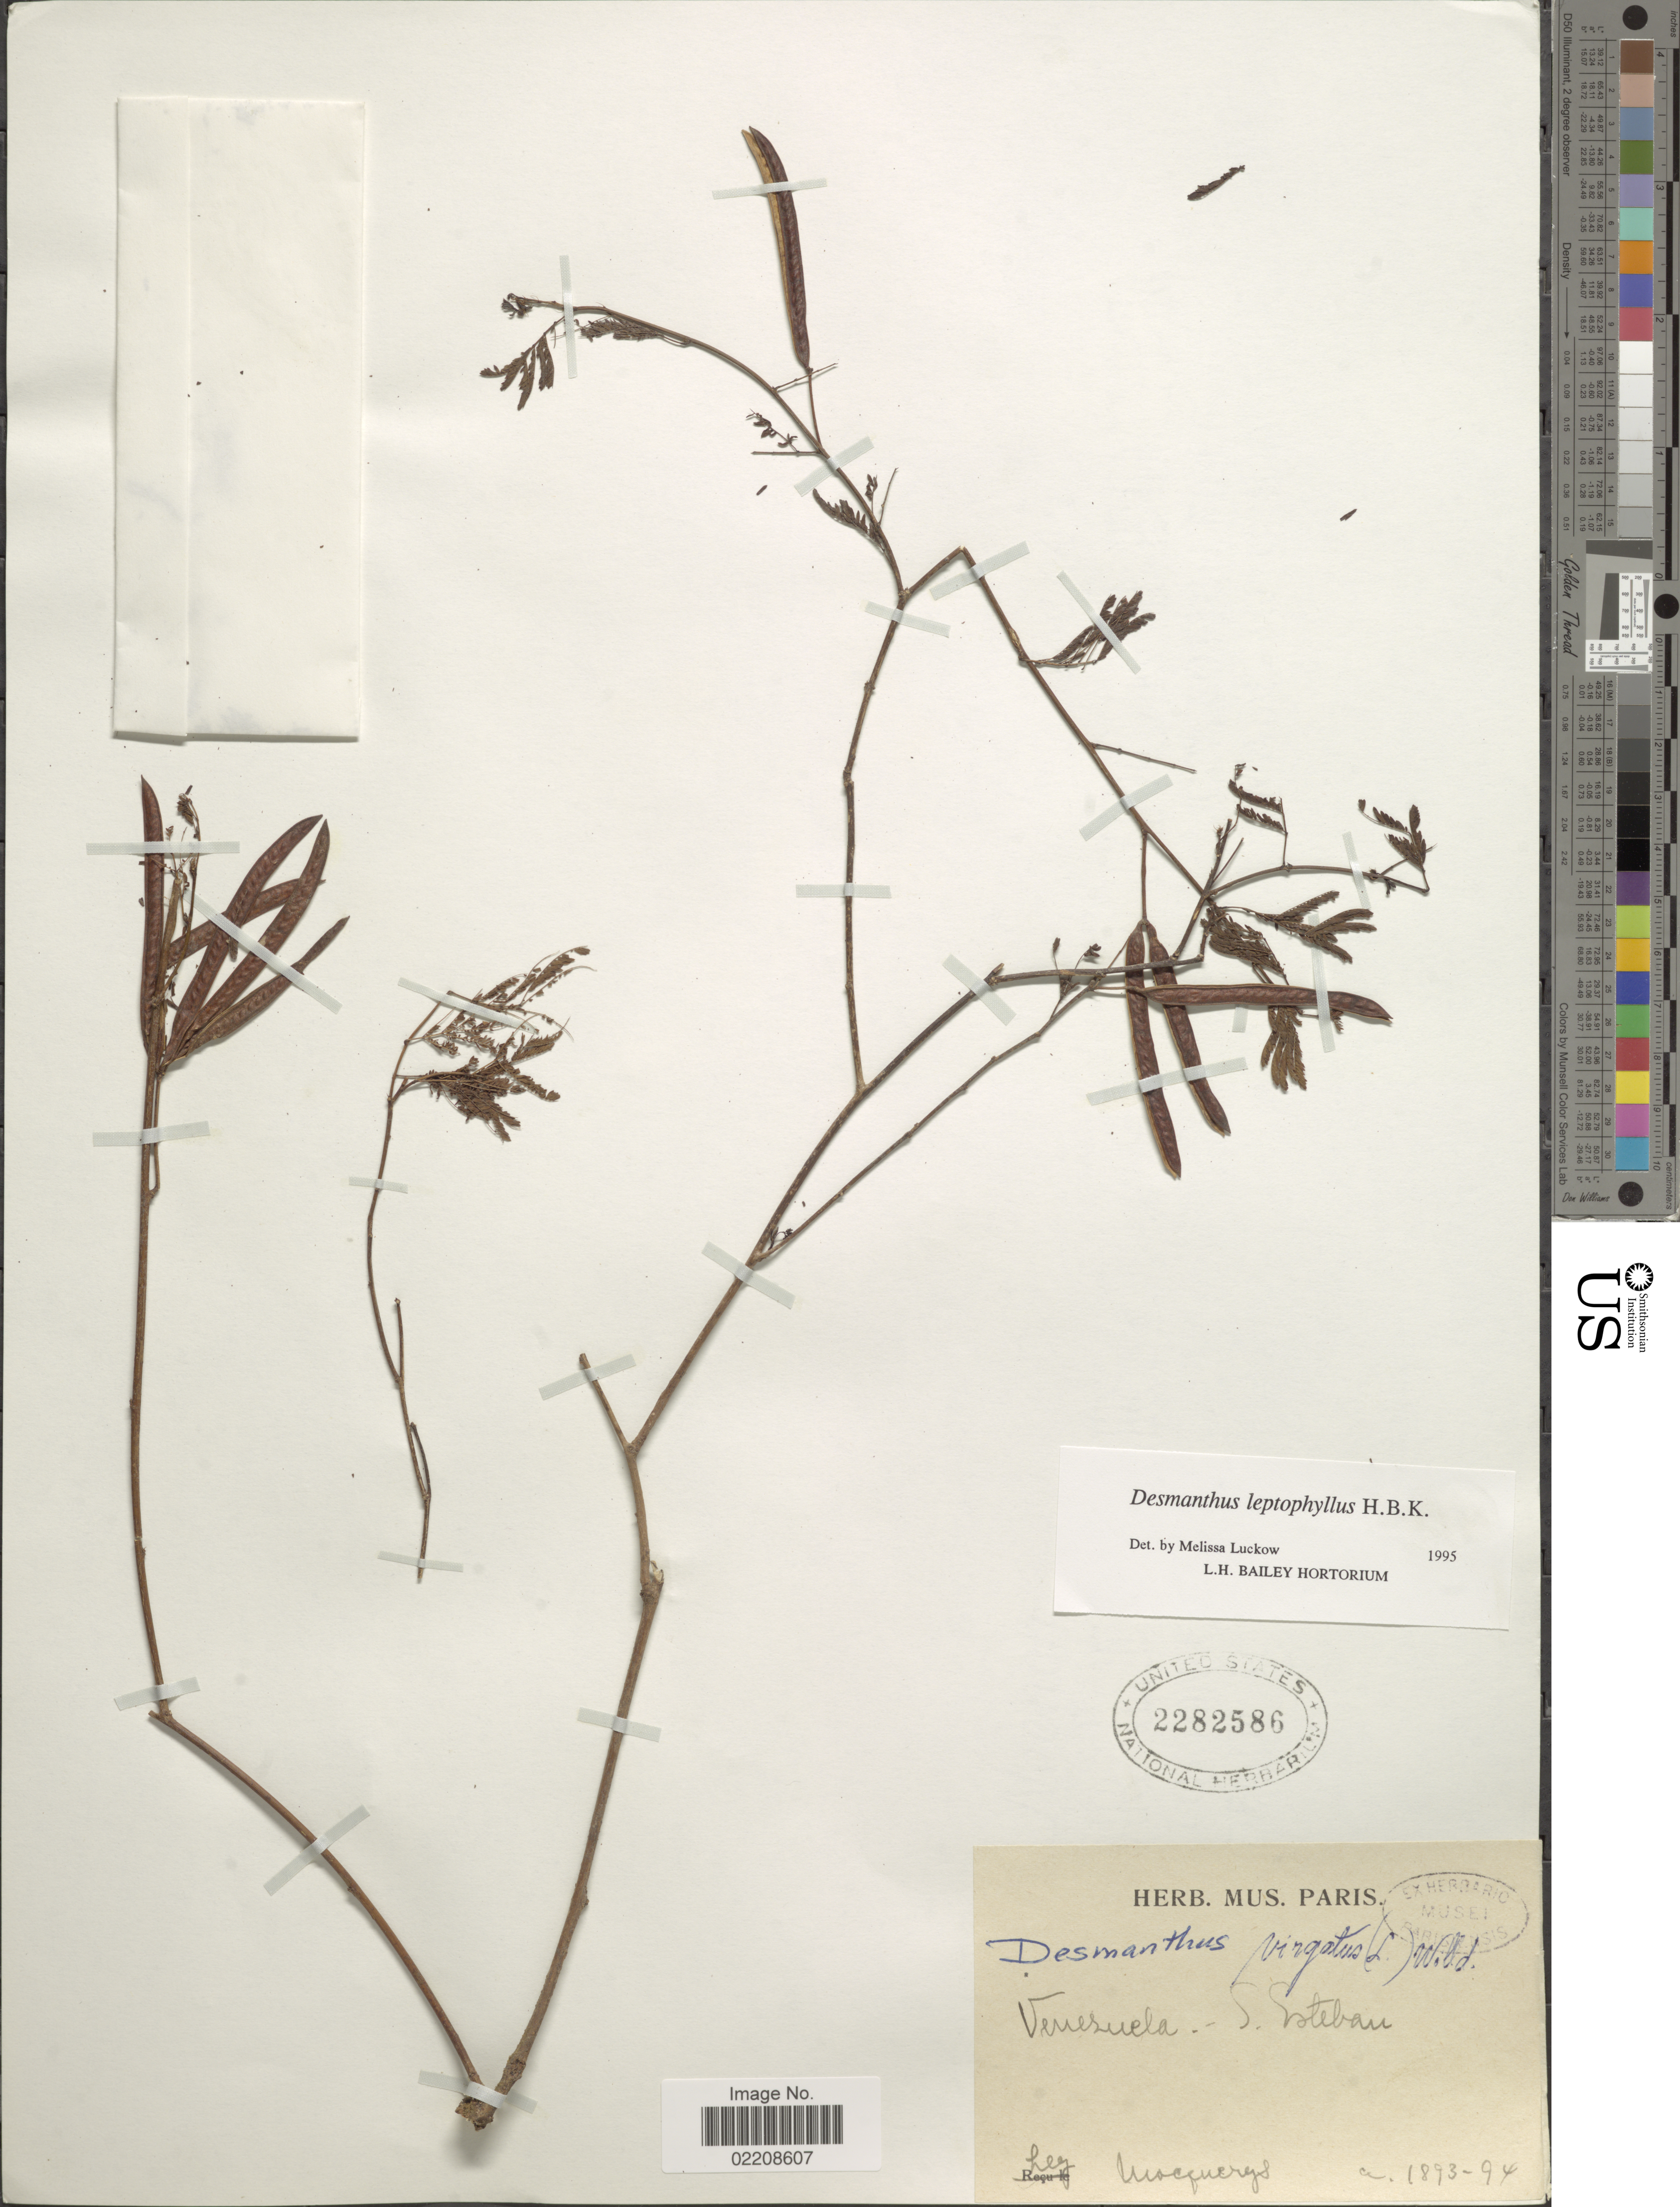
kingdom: Plantae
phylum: Tracheophyta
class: Magnoliopsida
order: Fabales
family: Fabaceae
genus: Desmanthus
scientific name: Desmanthus leptophyllus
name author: Kunth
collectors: A. Mocquerys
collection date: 1893/1894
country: Venezuela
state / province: Carabobo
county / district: Puerto Cabello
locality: San Esteban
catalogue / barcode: US 2282586